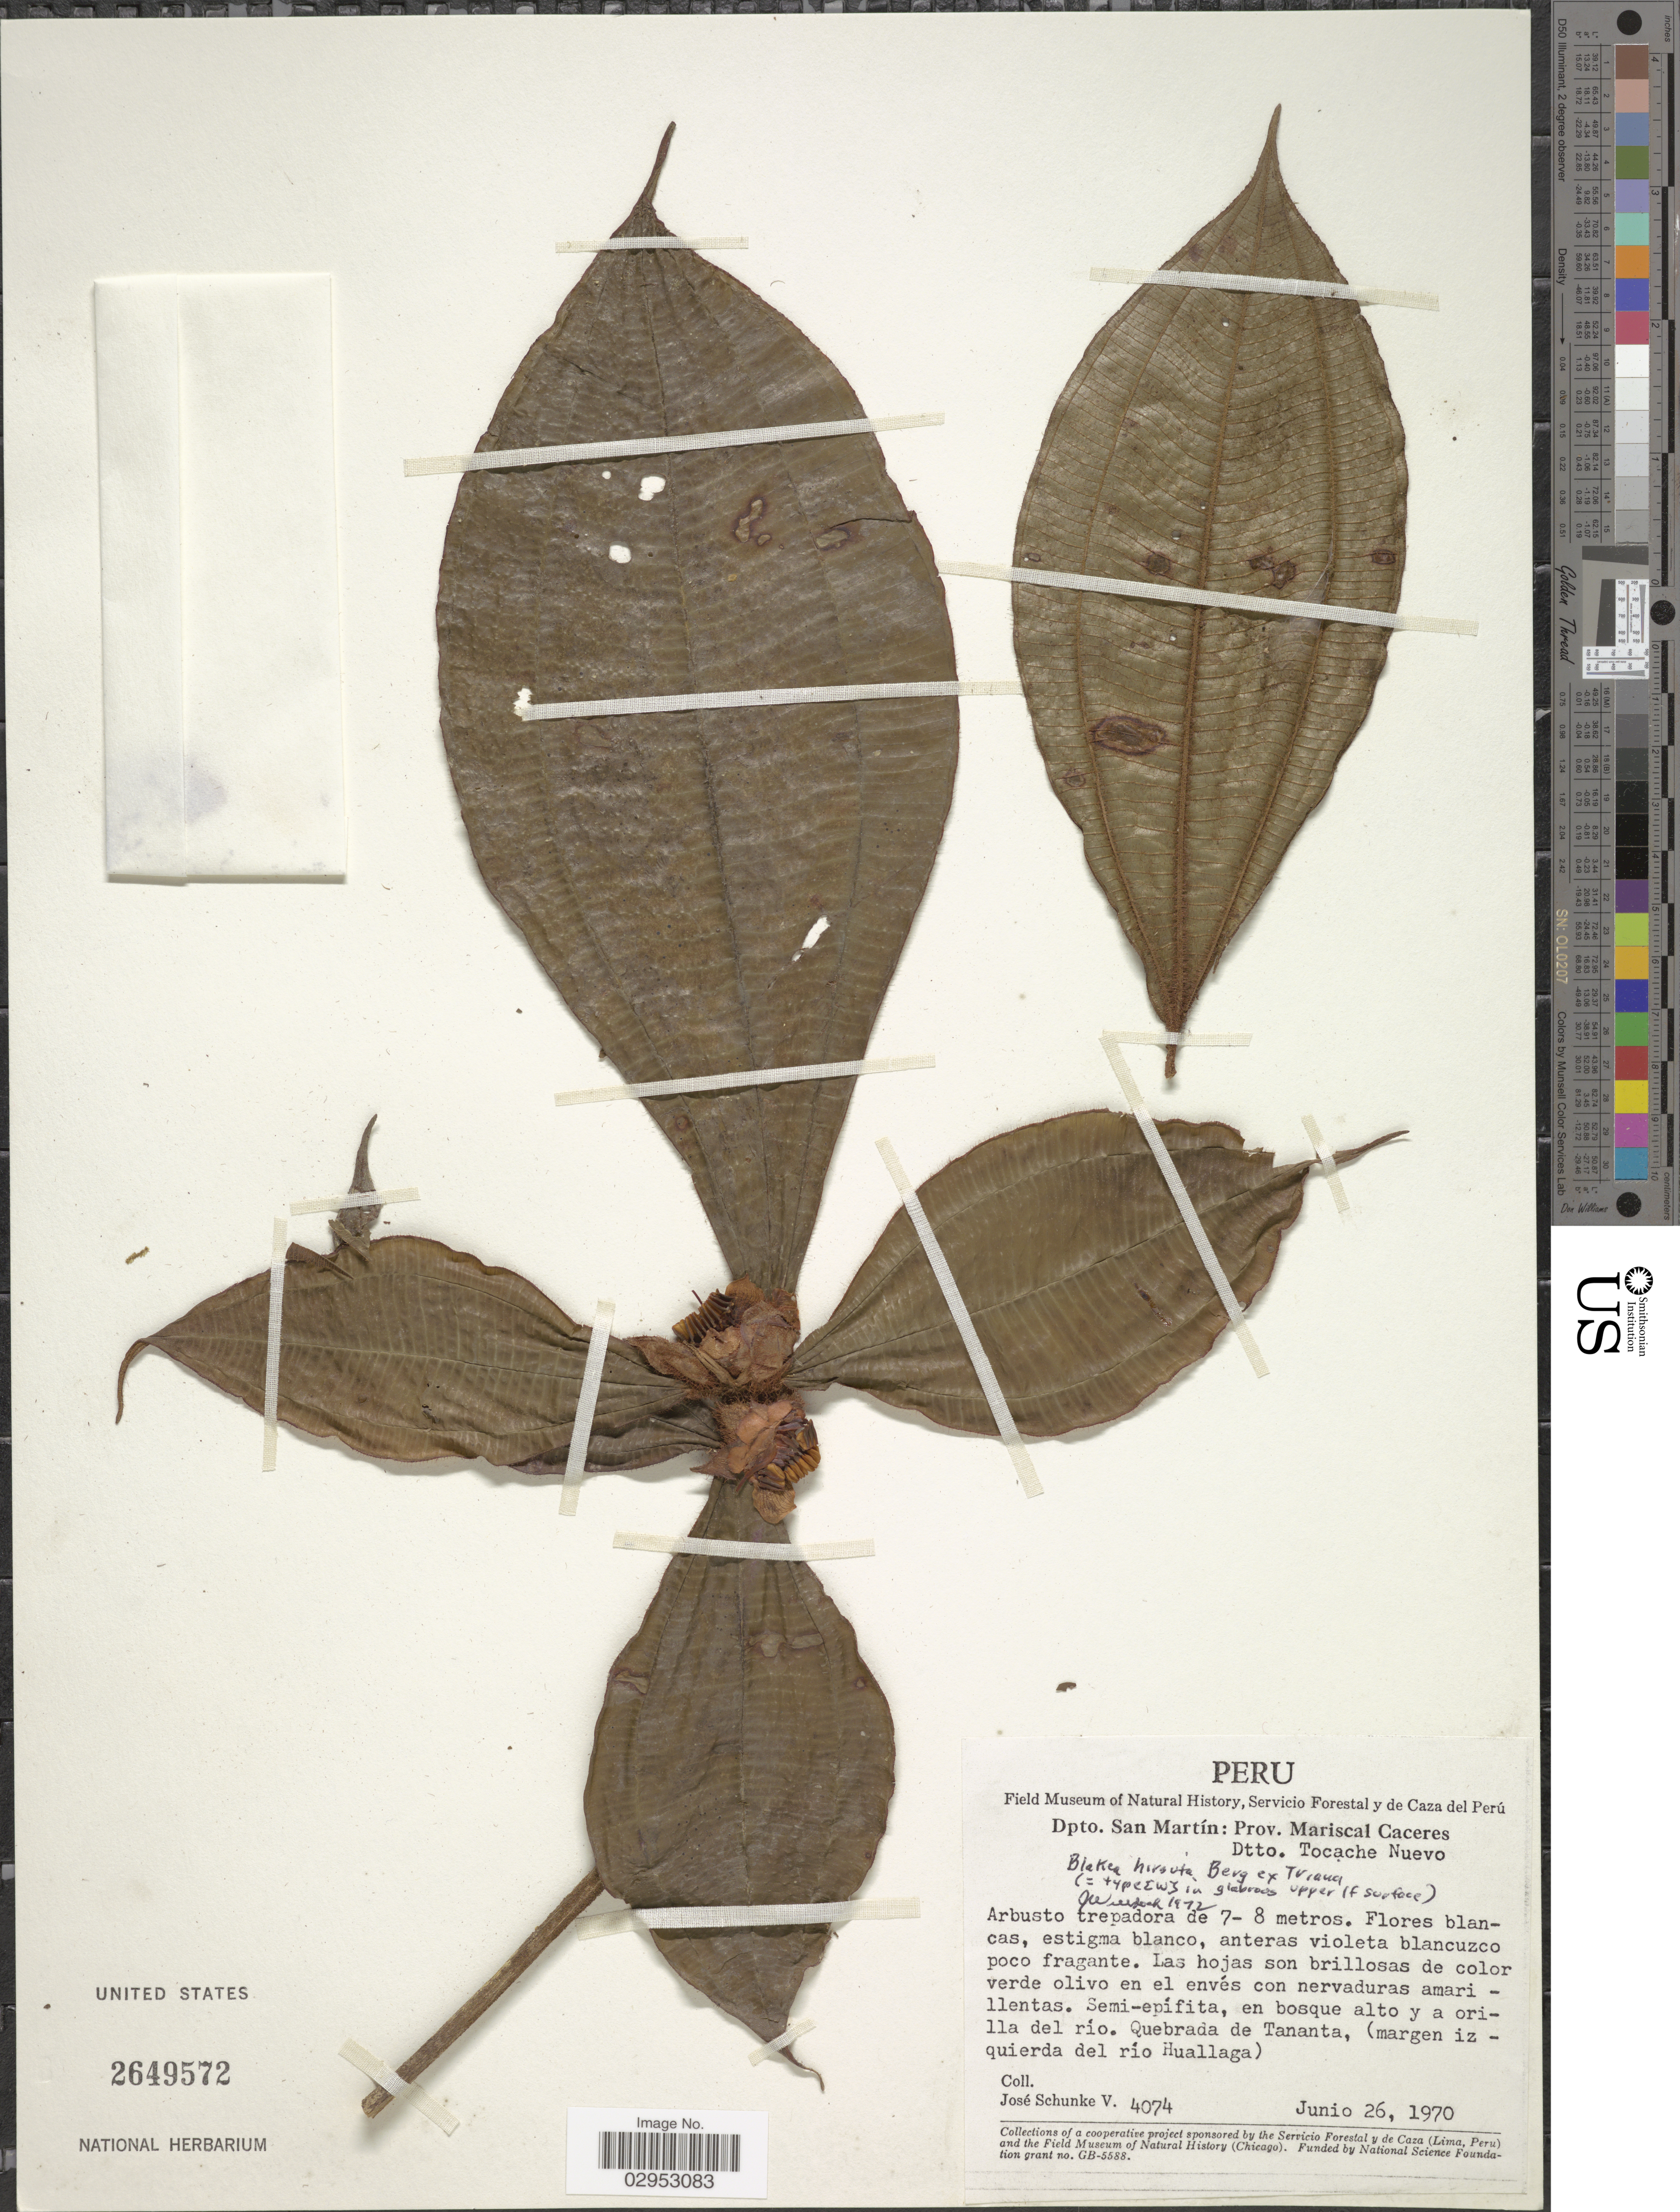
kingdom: Plantae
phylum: Tracheophyta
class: Magnoliopsida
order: Myrtales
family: Melastomataceae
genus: Blakea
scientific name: Blakea hirsuta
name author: O. Berg ex Triana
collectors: J. Schunke Vigo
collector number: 4074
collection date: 1970-06-26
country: Peru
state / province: San Martín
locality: Dpto. San Martín: Prov. Mariscal Caceres Dtto. Tocache Nuevo. Semi-epífita, en bosque alto y a orilla del río. Quebrada de Tananta, (margen izquierda del río Huallaga).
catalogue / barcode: US 2649572